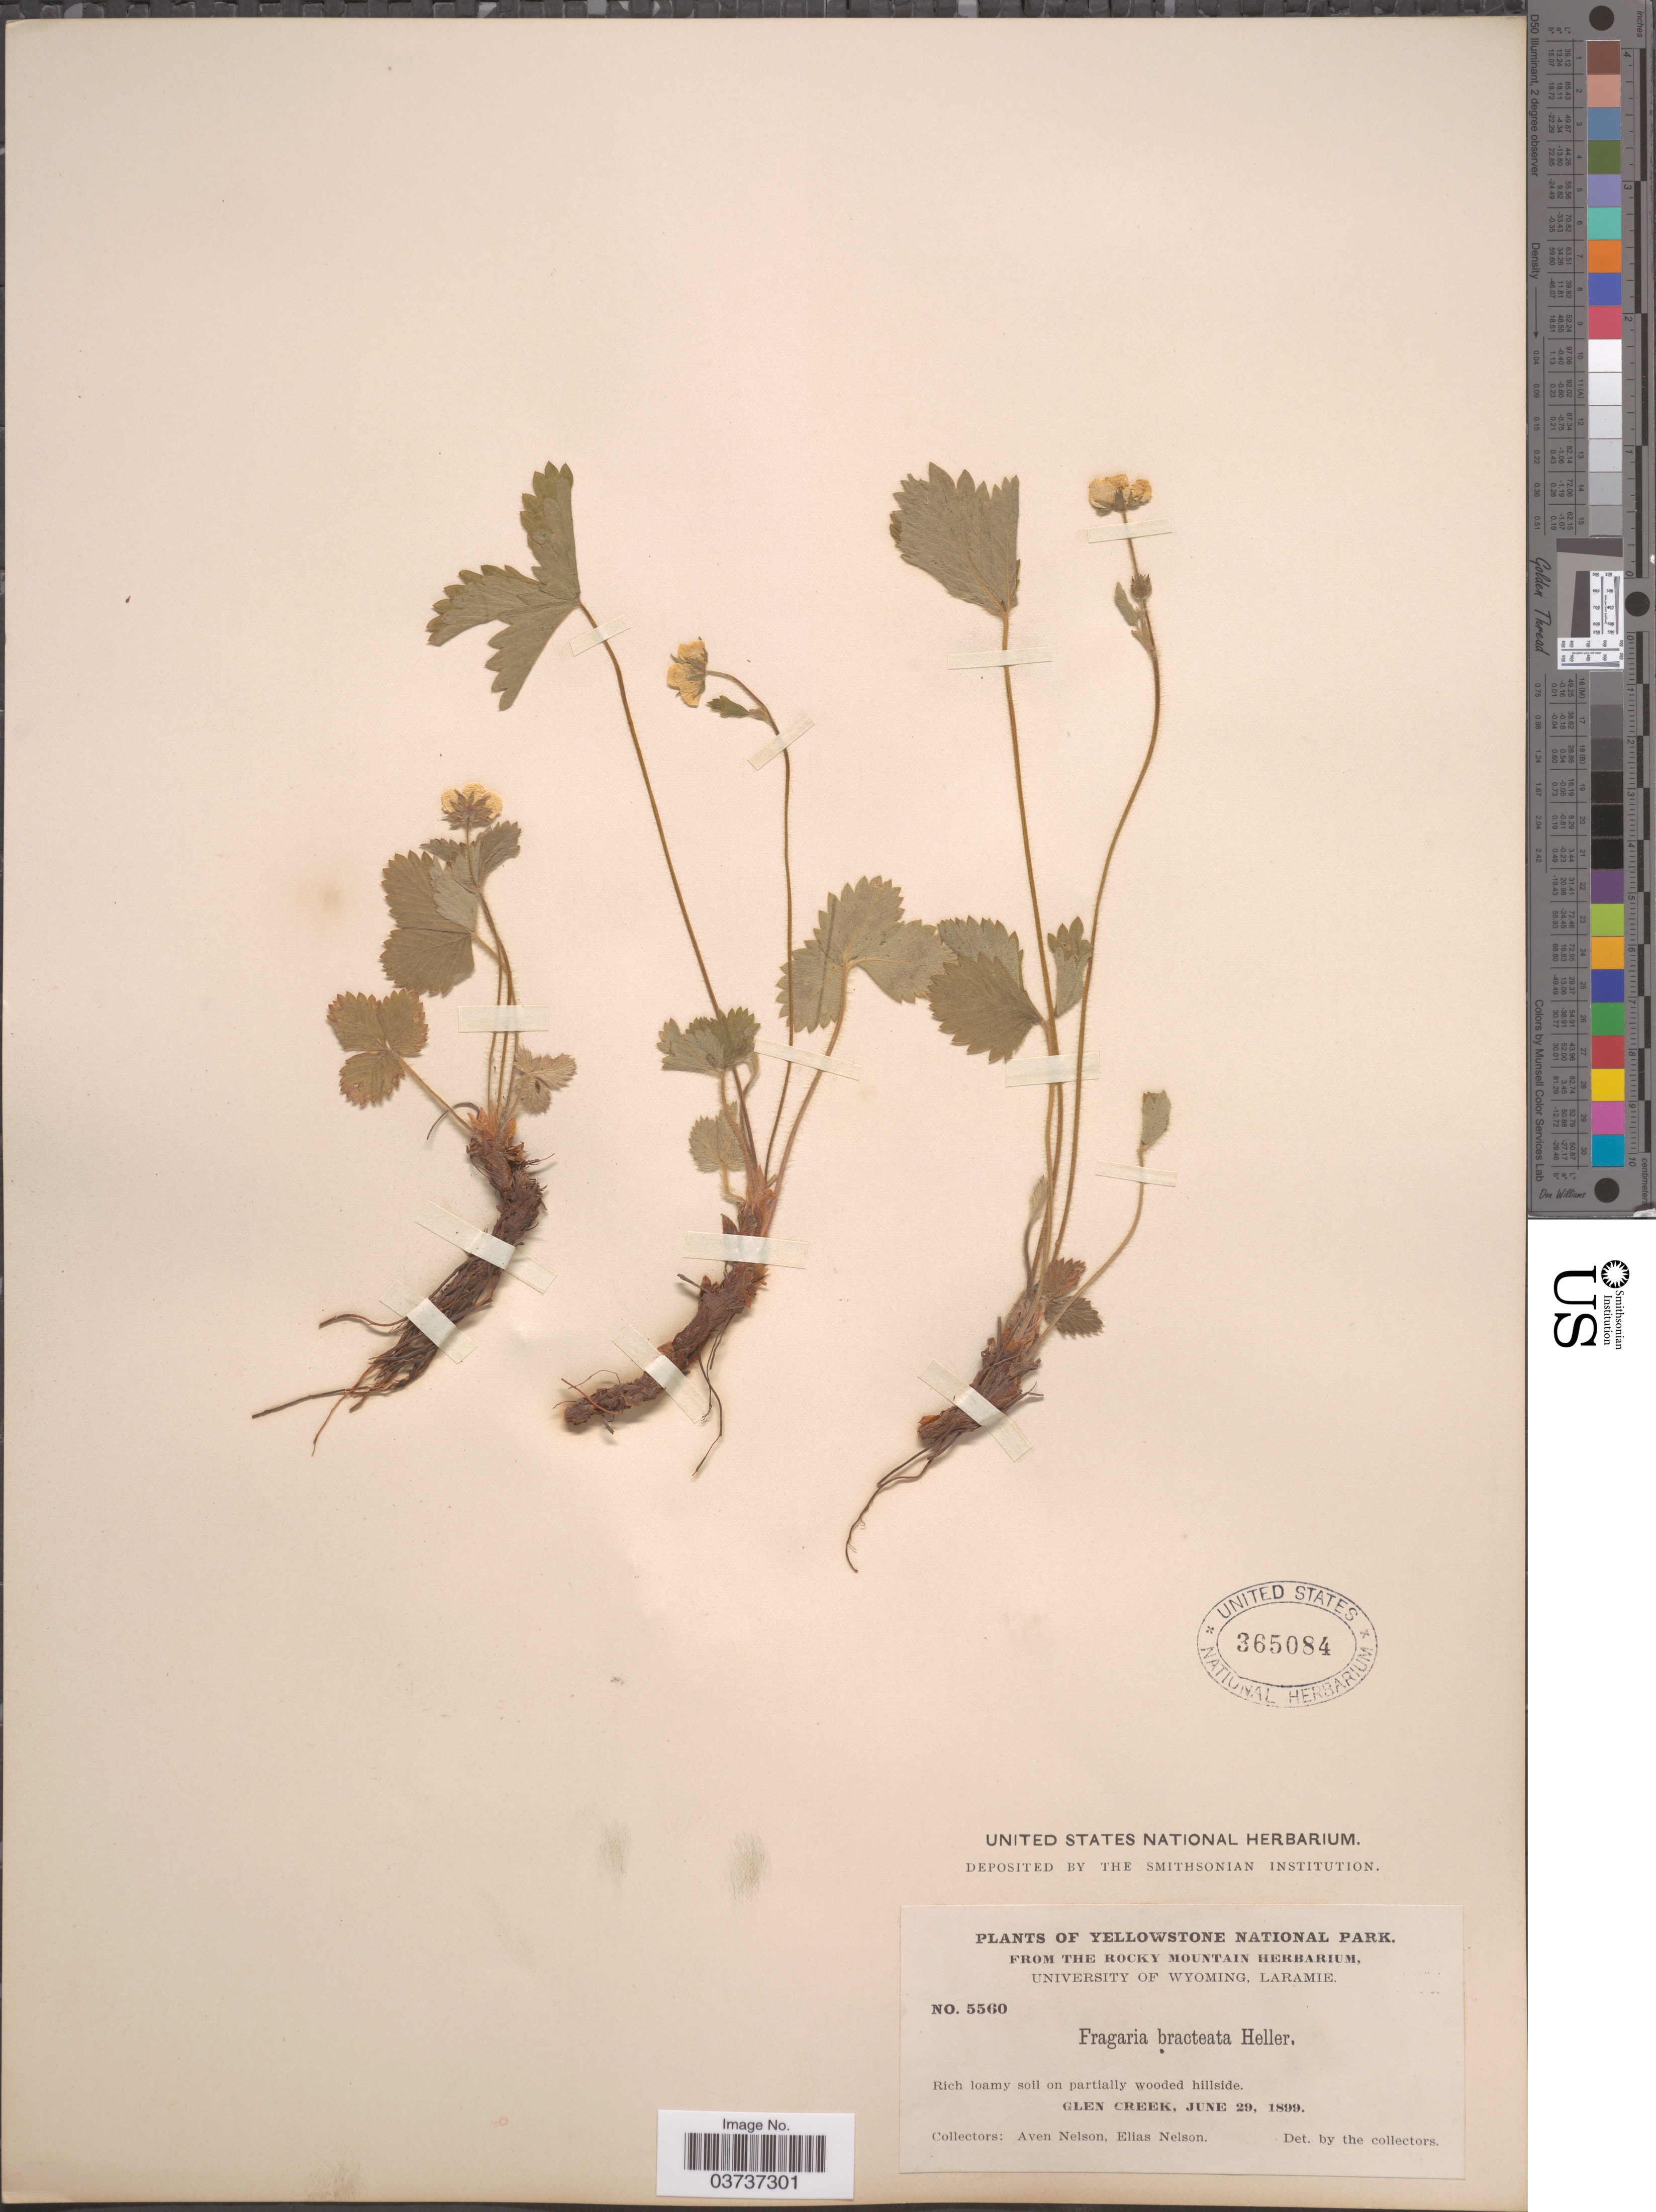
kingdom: Plantae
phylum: Tracheophyta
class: Magnoliopsida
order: Rosales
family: Rosaceae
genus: Fragaria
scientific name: Fragaria vesca subsp. bracteata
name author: L.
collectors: A. Nelson & E. Nelson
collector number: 5560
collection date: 1899-06-29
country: United States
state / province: Wyoming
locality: Yellowstone National Park. Glen Creek.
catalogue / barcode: US 365084